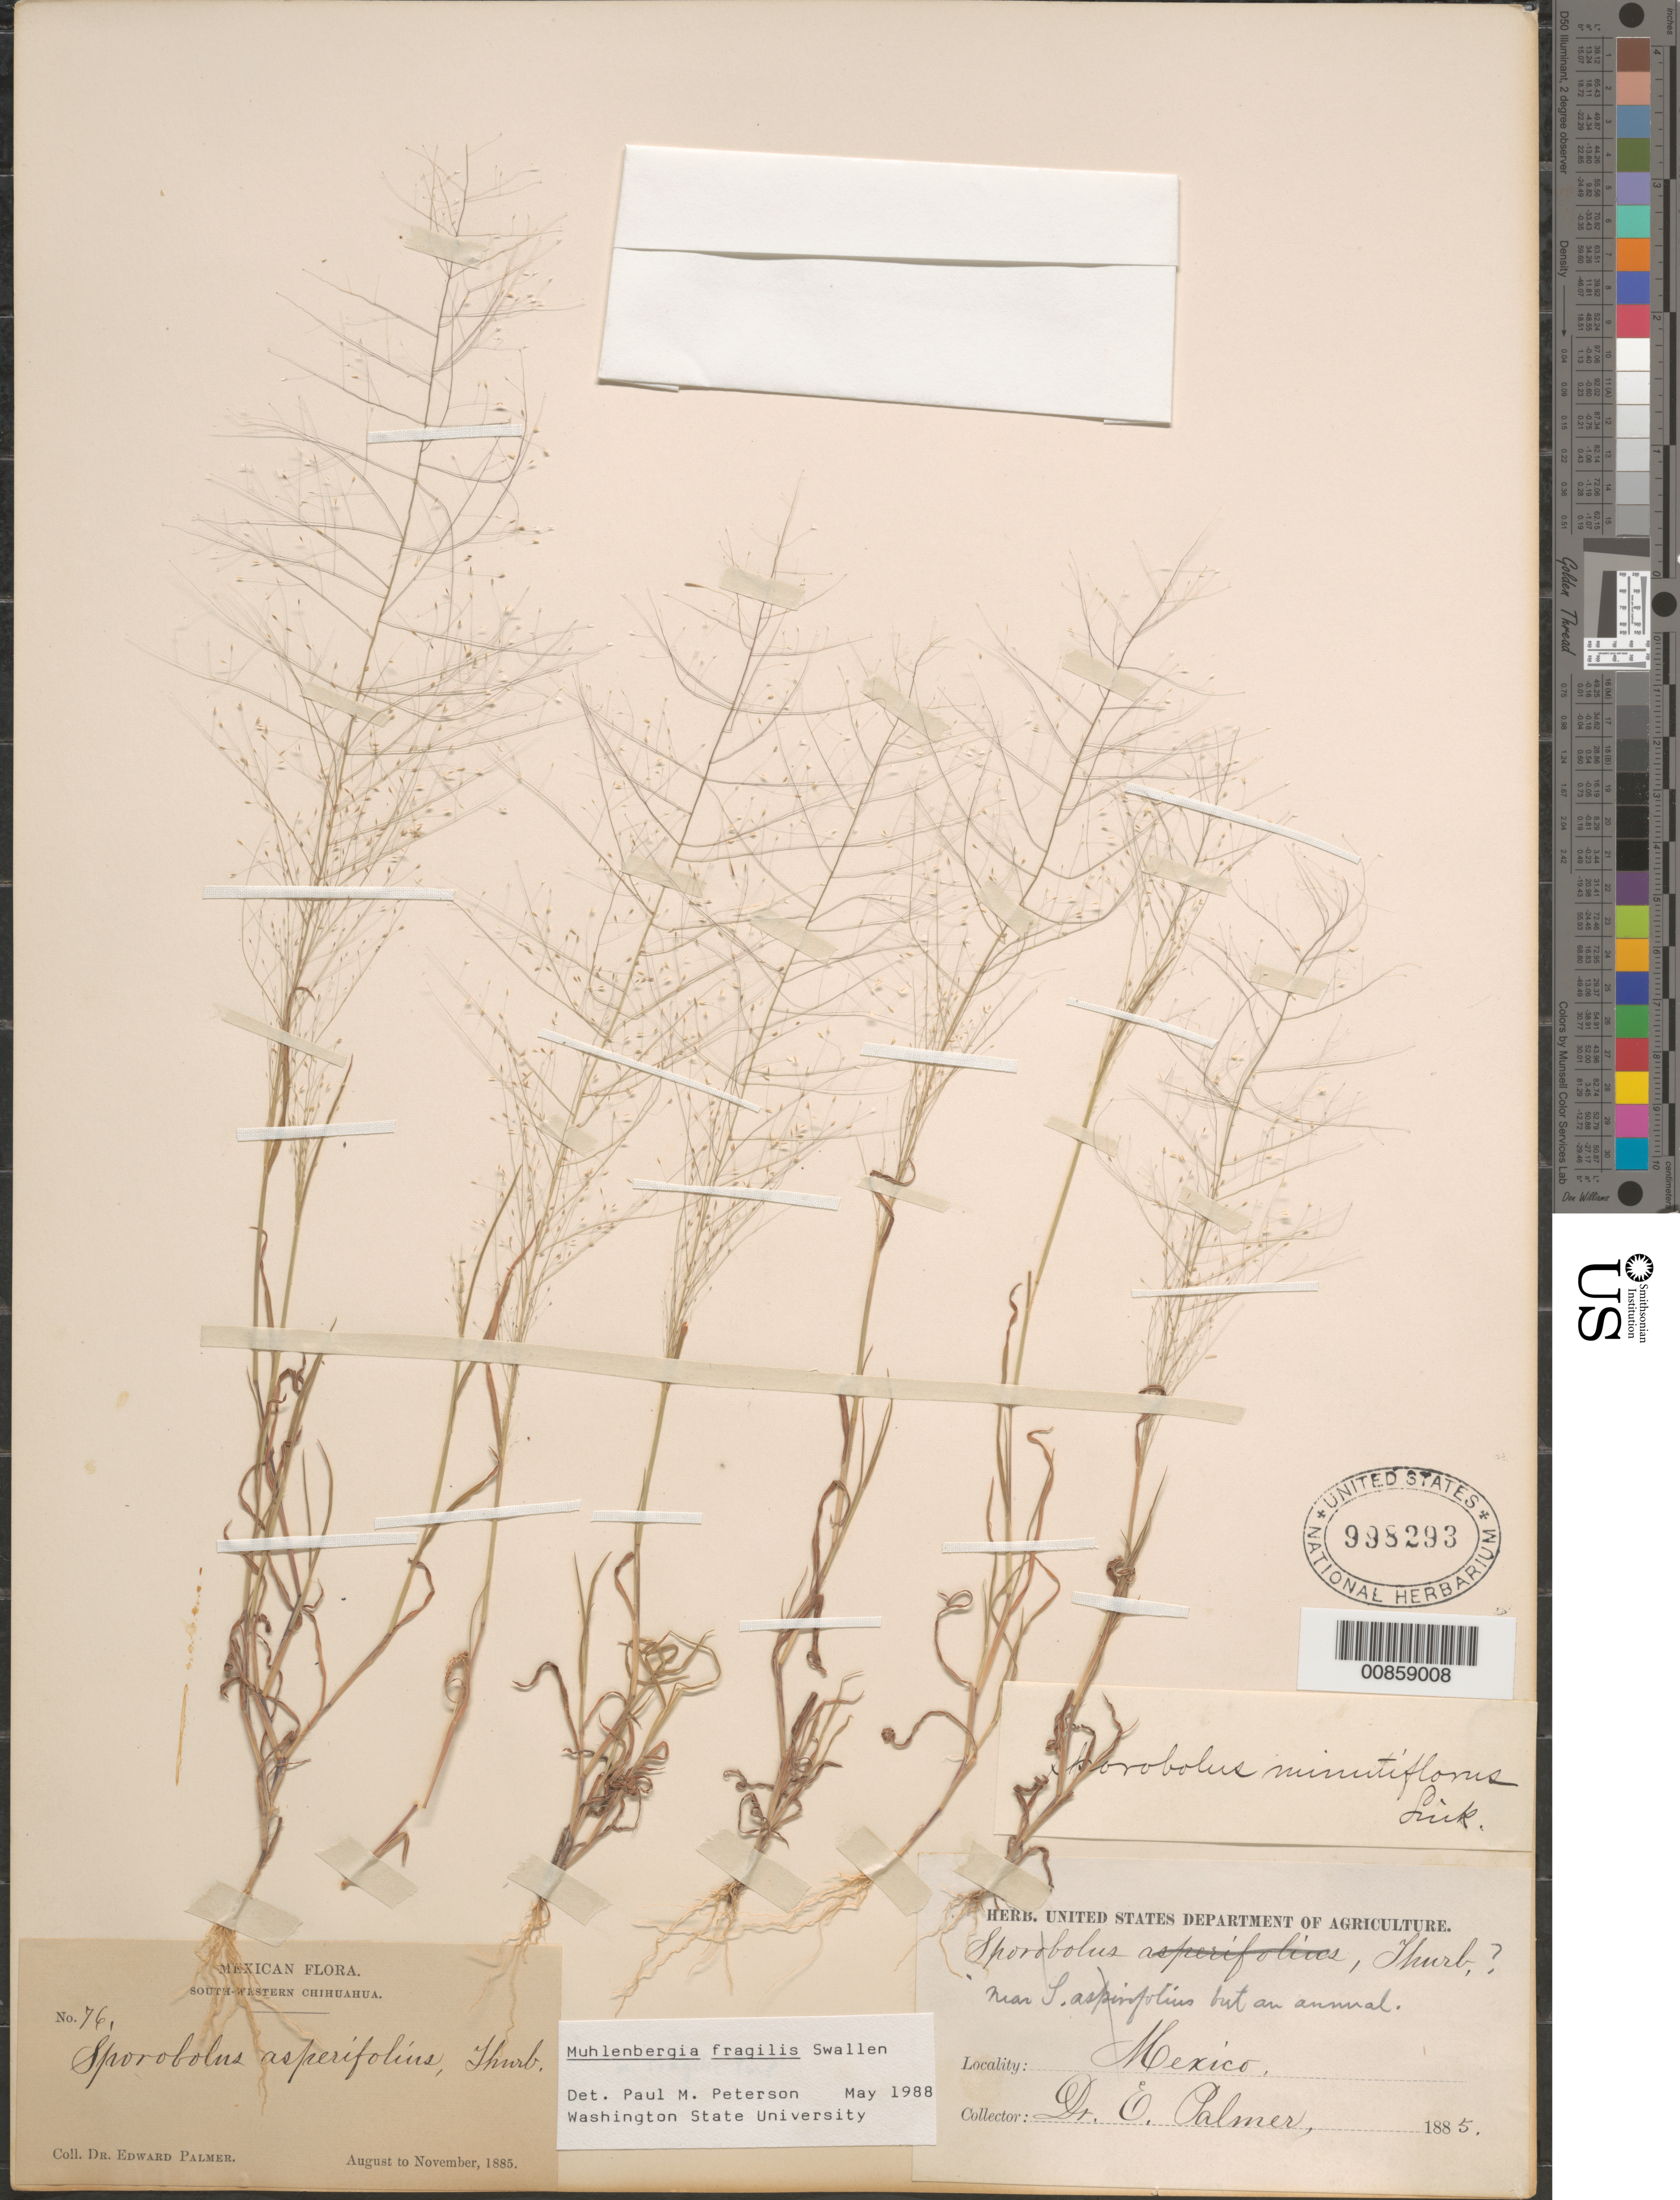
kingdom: Plantae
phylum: Tracheophyta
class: Liliopsida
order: Poales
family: Poaceae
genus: Muhlenbergia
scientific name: Muhlenbergia fragilis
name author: Swallen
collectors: E. Palmer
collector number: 76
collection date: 1885-08/1885-11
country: Mexico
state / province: Chihuahua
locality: South-western Chihuahua.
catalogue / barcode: US 998293